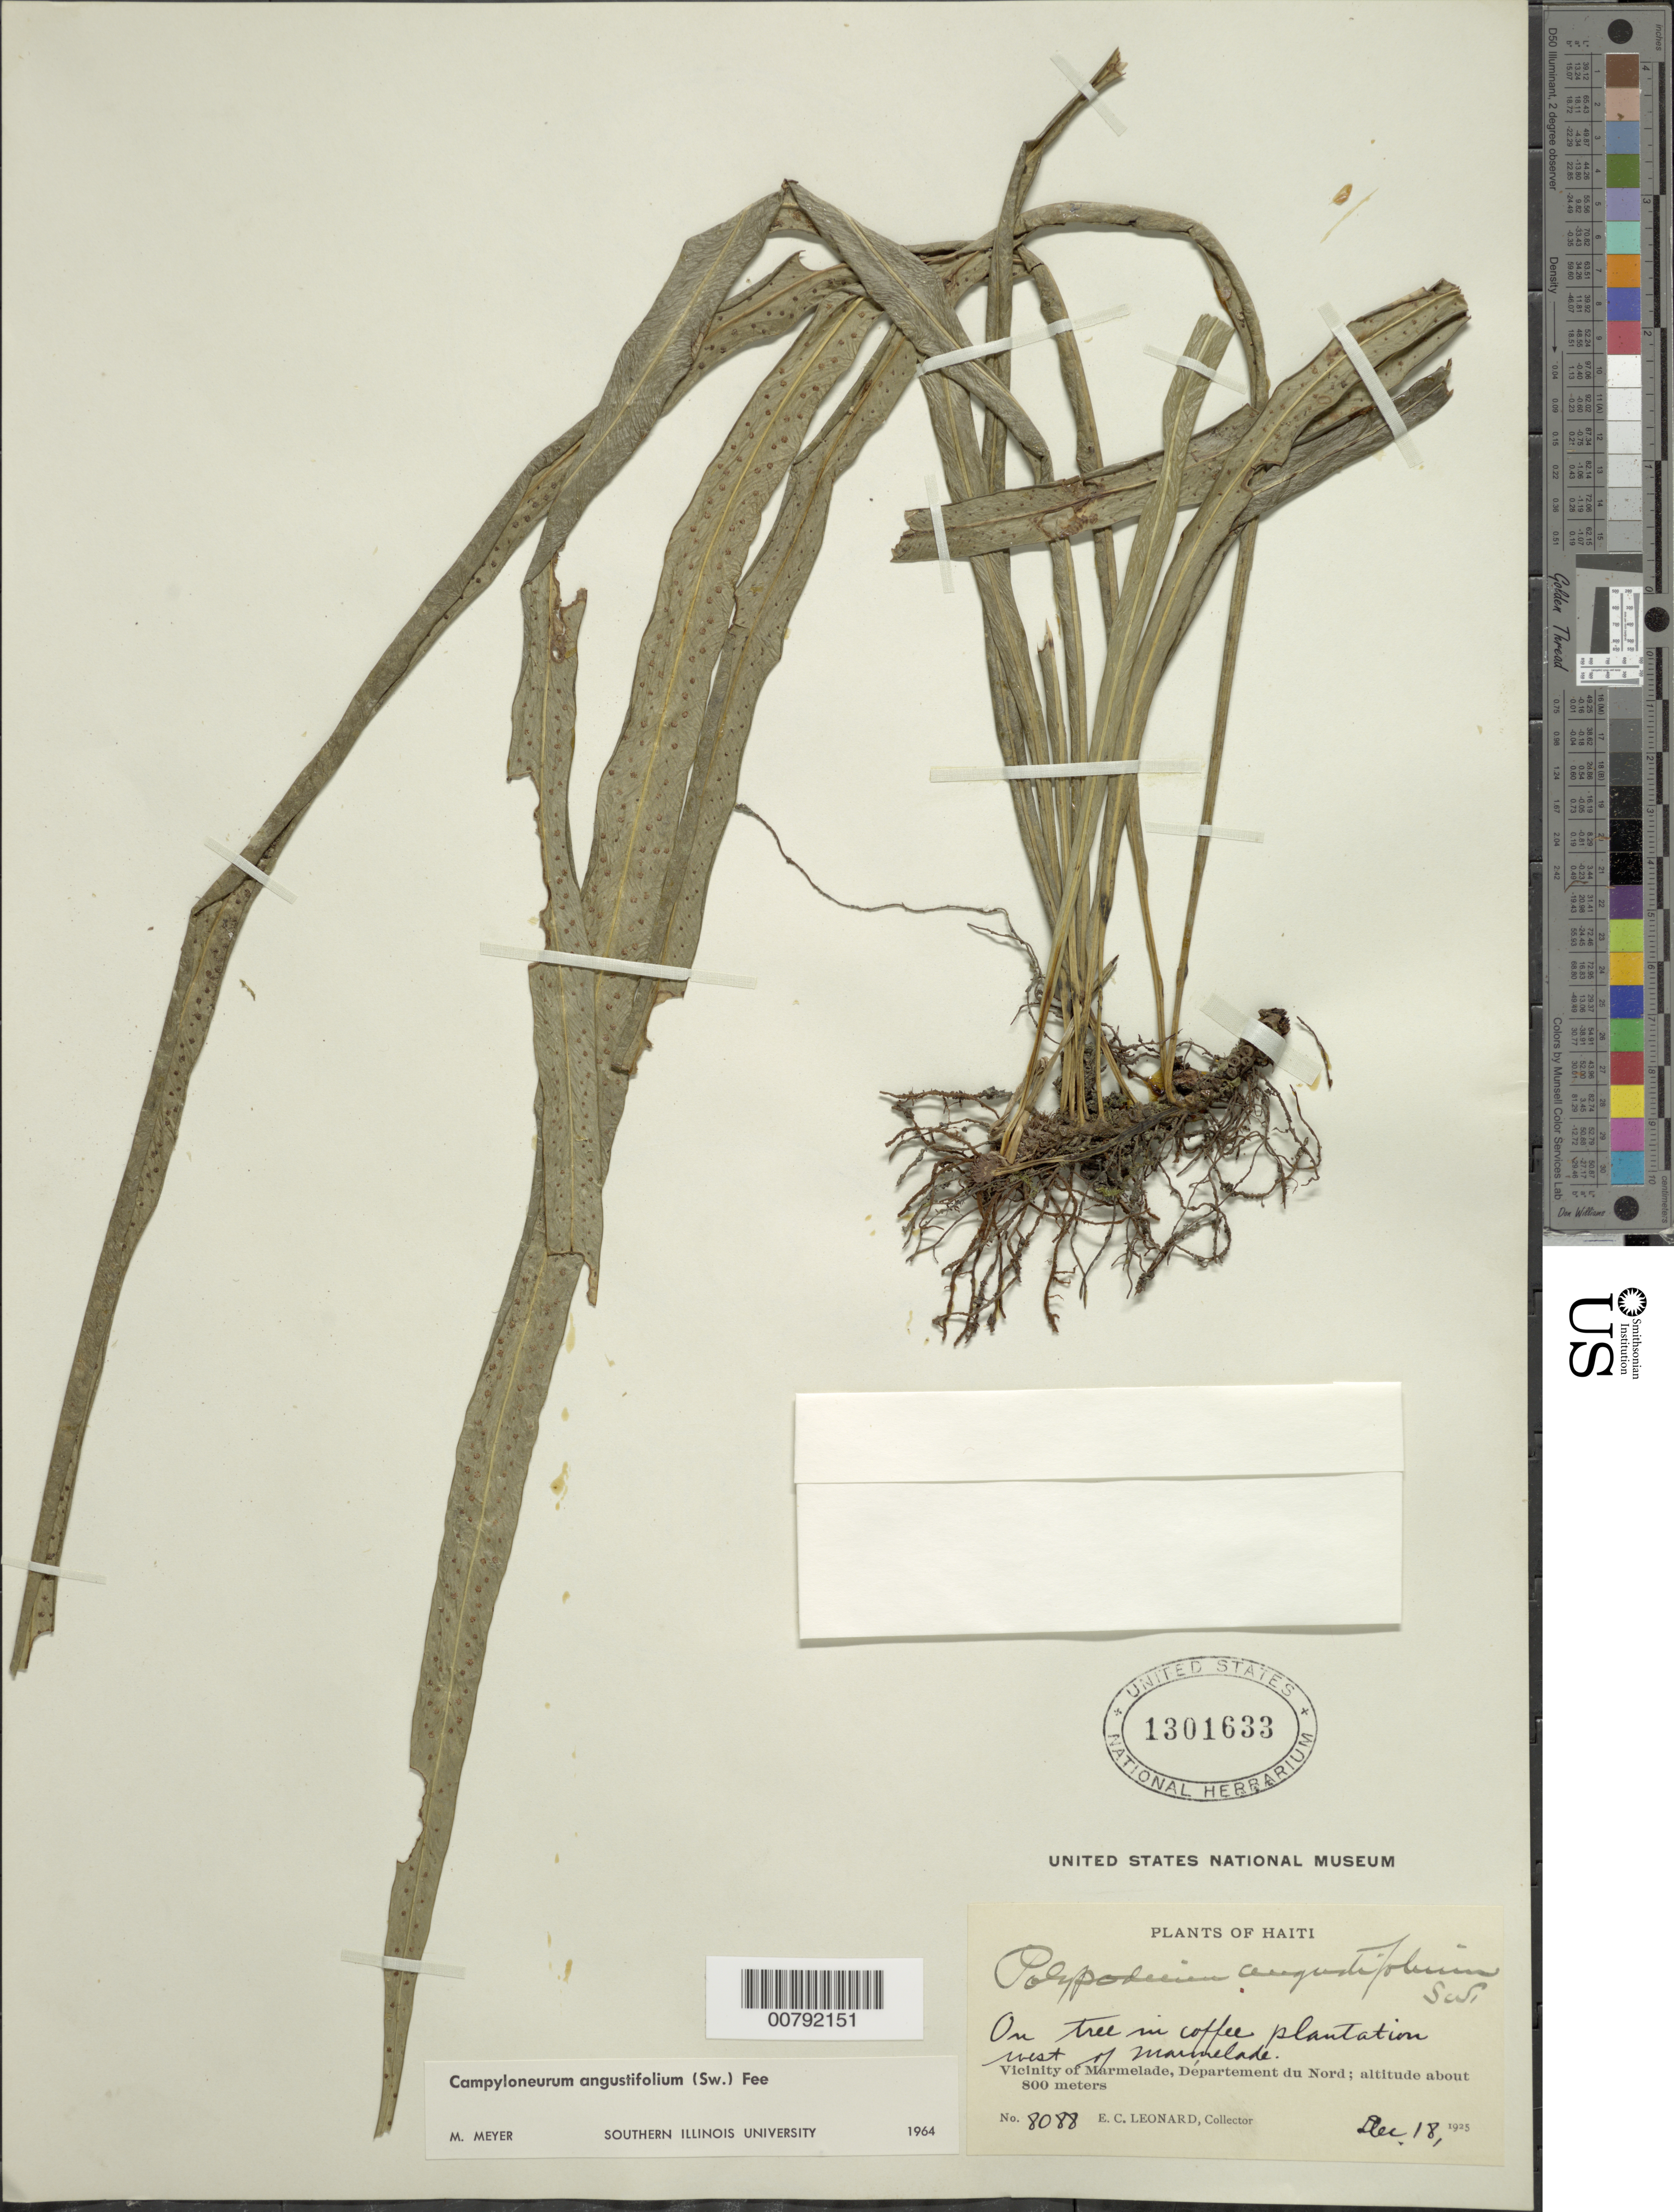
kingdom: Plantae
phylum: Tracheophyta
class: Polypodiopsida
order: Polypodiales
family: Polypodiaceae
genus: Campyloneurum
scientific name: Campyloneurum angustifolium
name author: (Sw.) Fée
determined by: Myer, M.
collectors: E. C. Leonard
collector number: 8088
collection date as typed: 18 Dec 1925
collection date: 1925-12-18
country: Haiti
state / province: Nord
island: Hispaniola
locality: Marmelade, W of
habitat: On tree, in coffee plantation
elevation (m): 800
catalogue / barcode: US 1301633